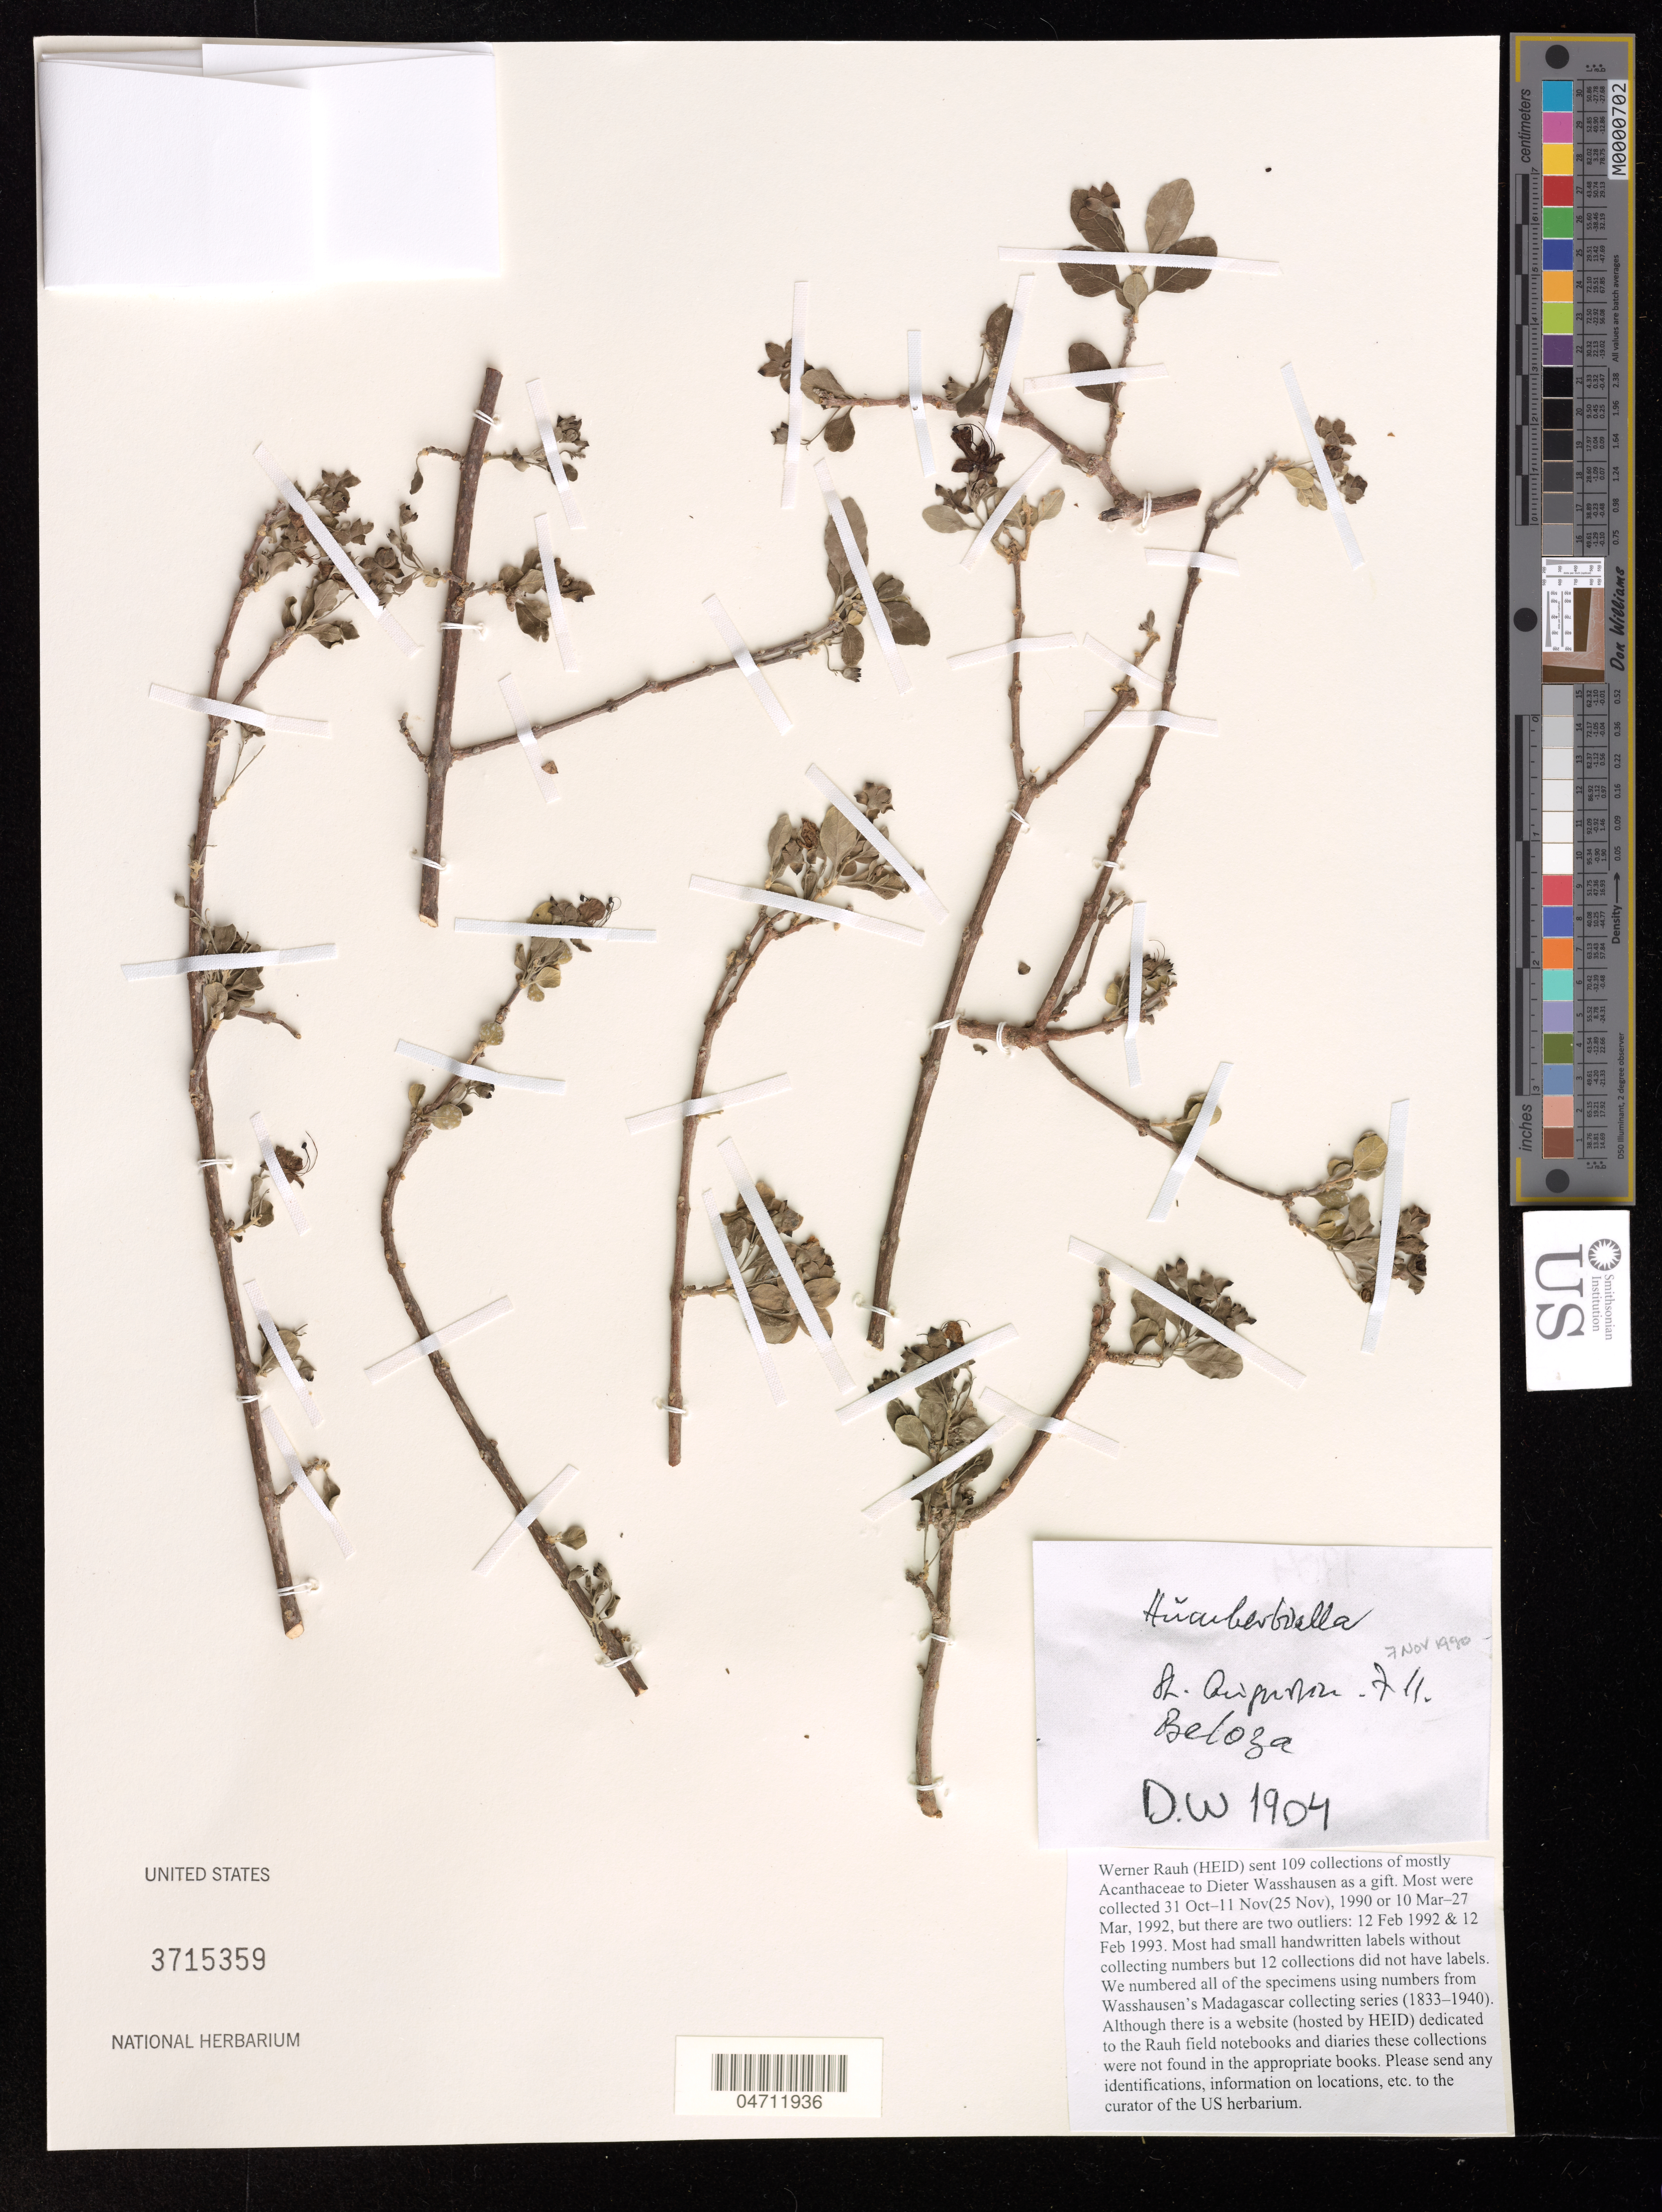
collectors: W. Rauh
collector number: DW 1904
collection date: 1990-11-07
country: Madagascar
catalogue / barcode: US 3715359